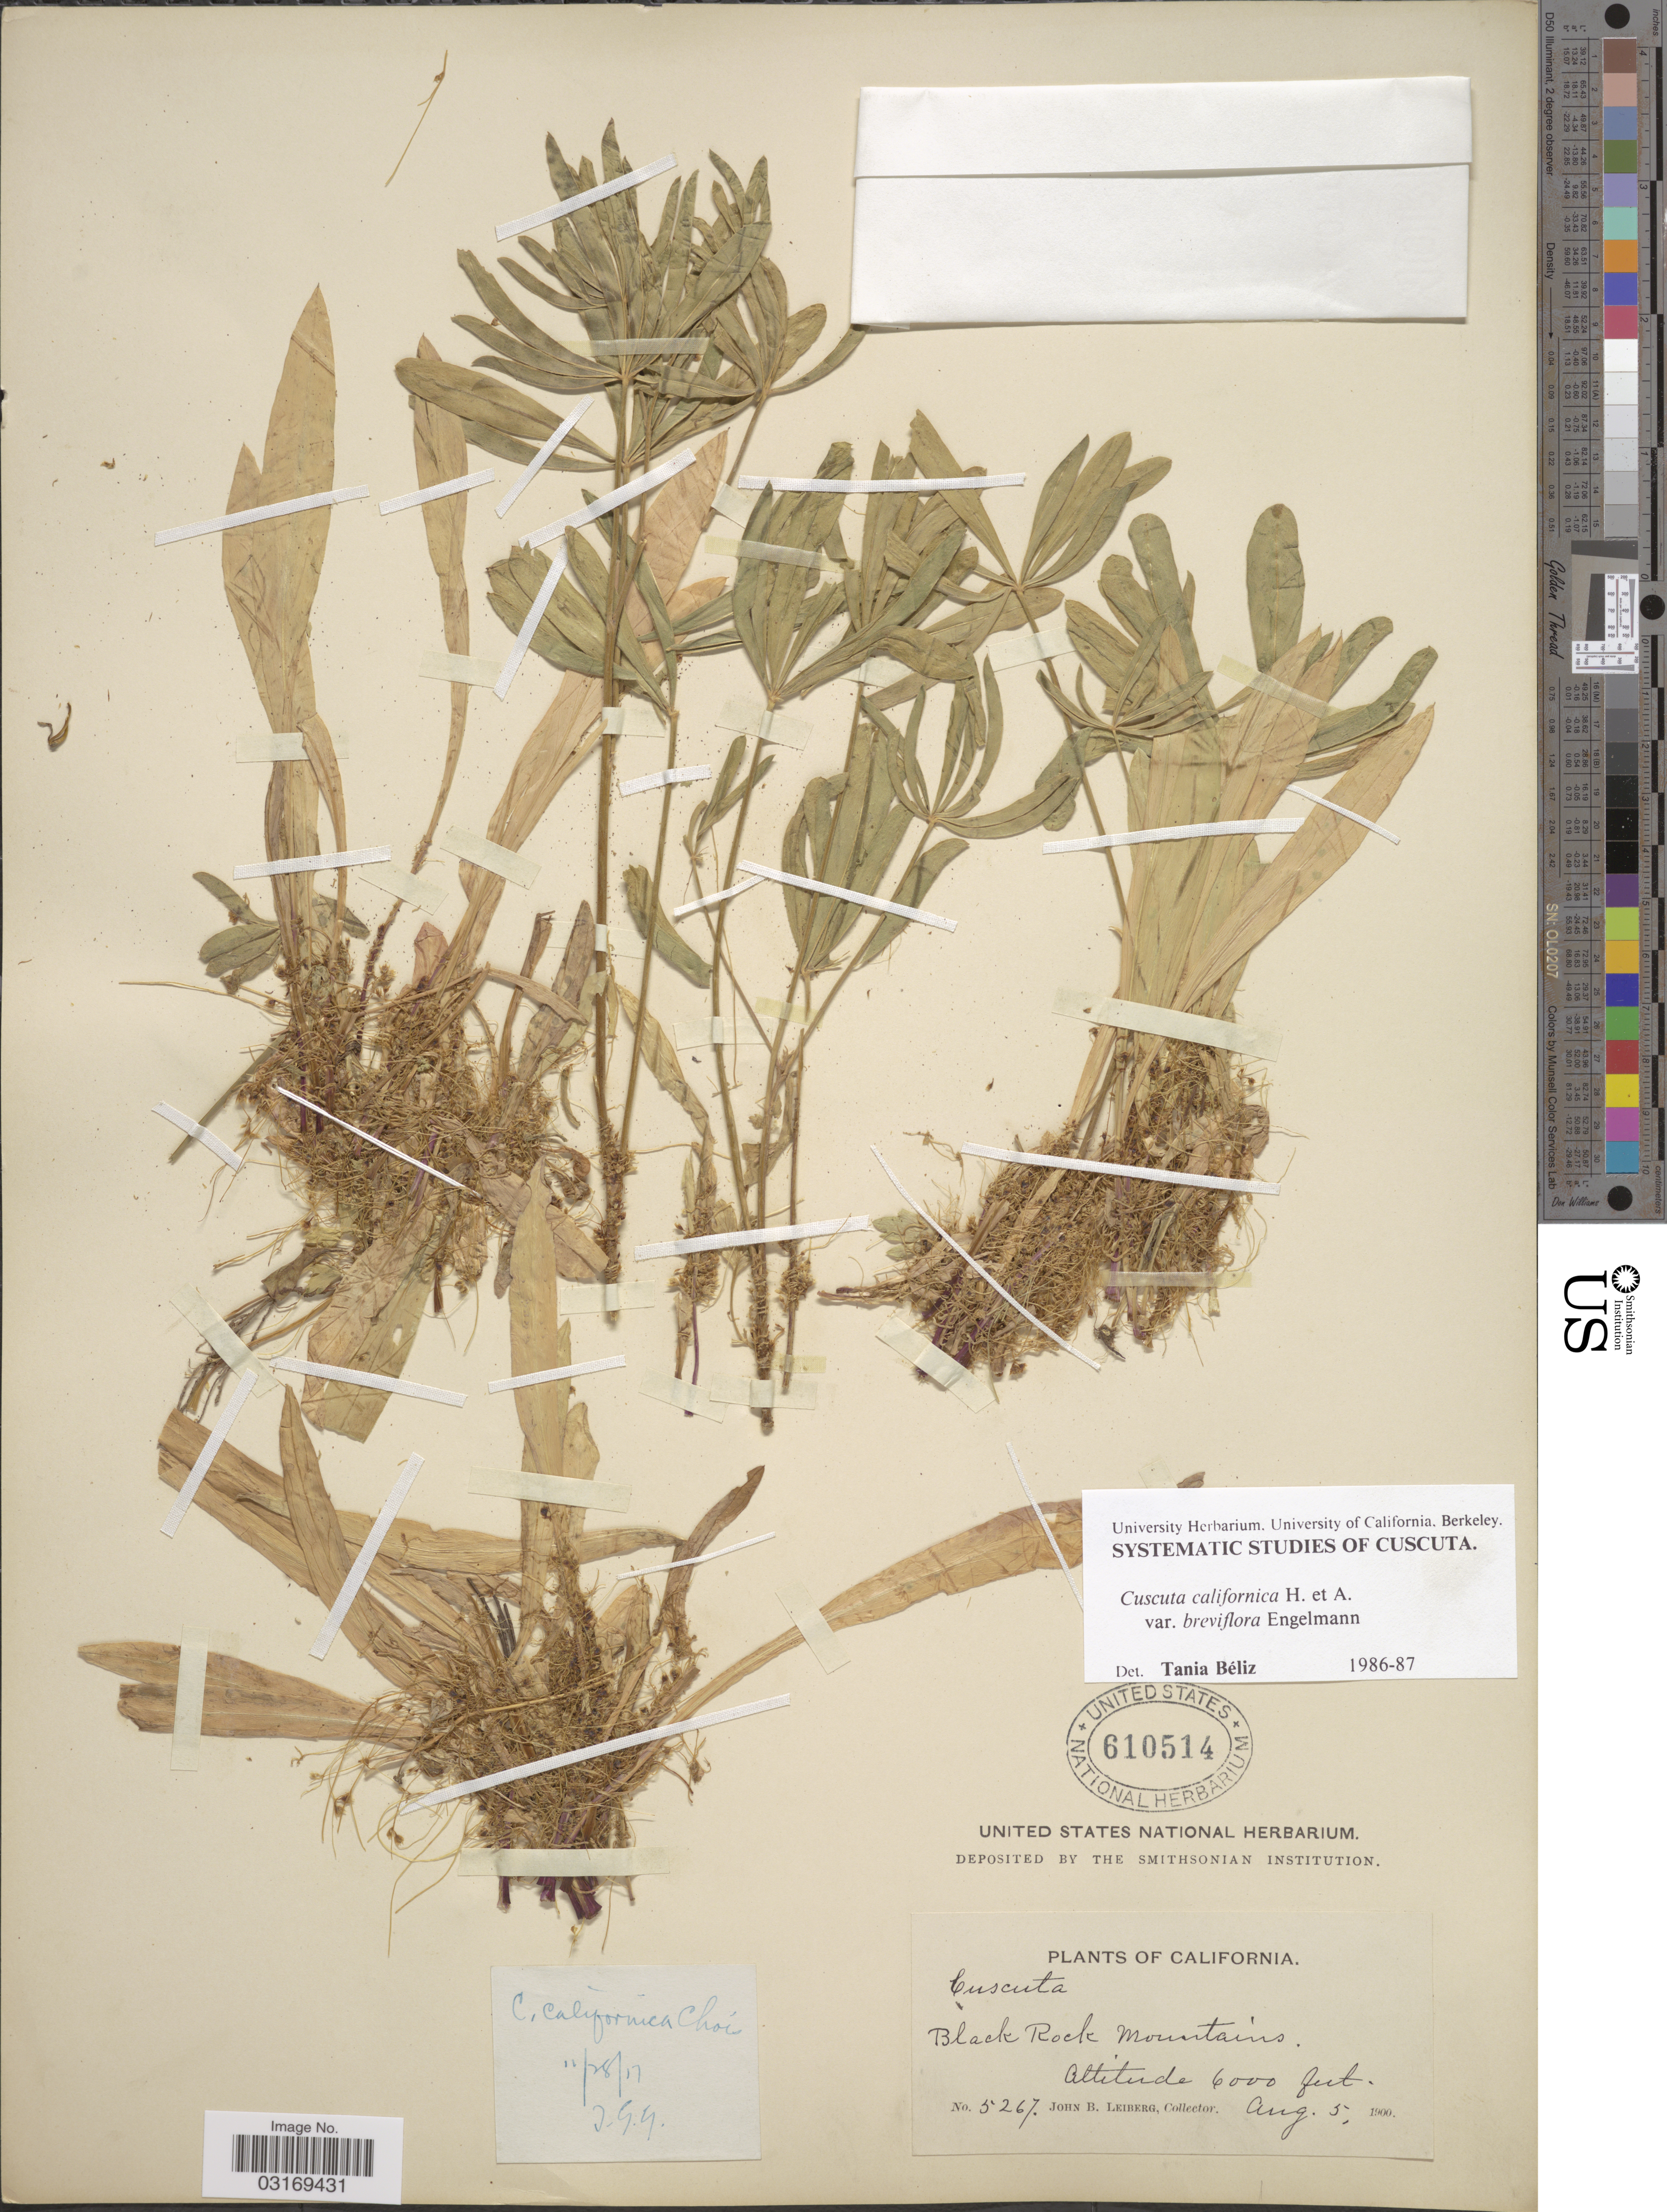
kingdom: Plantae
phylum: Tracheophyta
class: Magnoliopsida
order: Solanales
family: Convolvulaceae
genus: Cuscuta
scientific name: Cuscuta californica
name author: Hook. & Arn.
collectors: J. B. Leiberg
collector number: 5267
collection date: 1900-08-05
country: United States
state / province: California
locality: Black Rock Mountains.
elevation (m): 1829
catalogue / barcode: US 610514